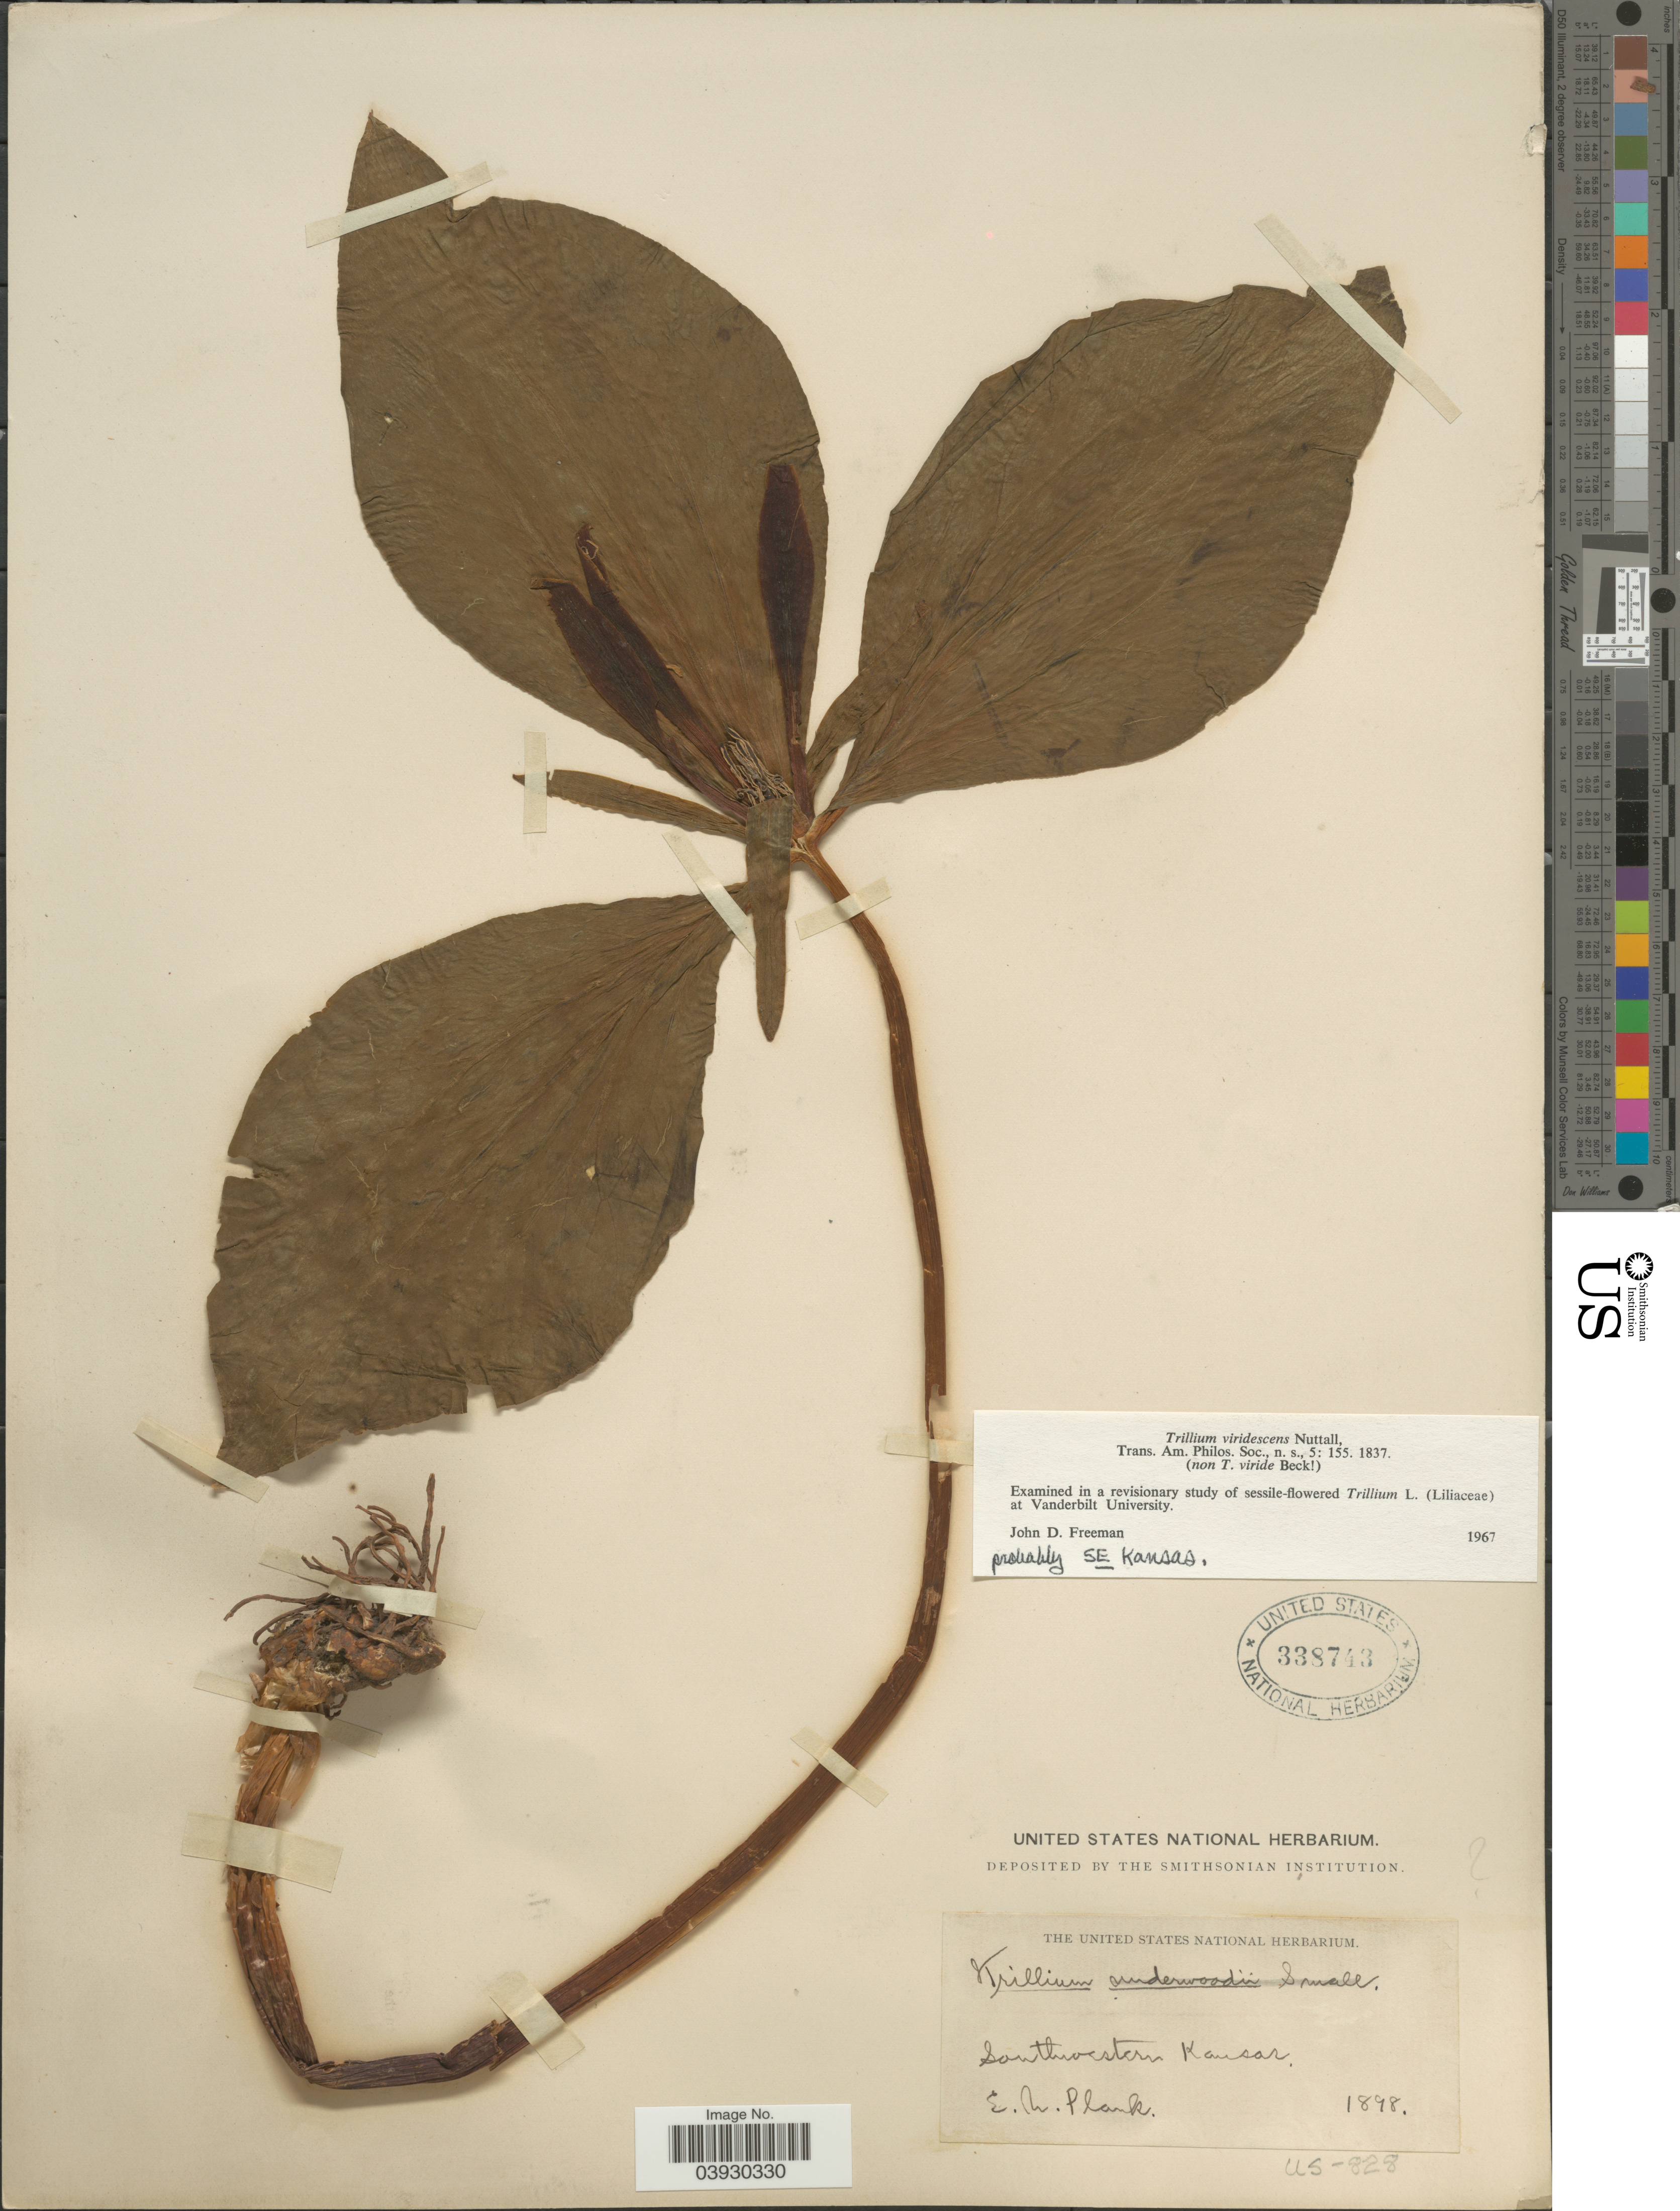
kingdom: Plantae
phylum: Tracheophyta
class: Liliopsida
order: Liliales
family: Melanthiaceae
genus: Trillium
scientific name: Trillium viridescens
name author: Nutt.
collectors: E. Plank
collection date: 1898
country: United States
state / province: Kansas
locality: Southwestern Kansas.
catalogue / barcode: US 338743